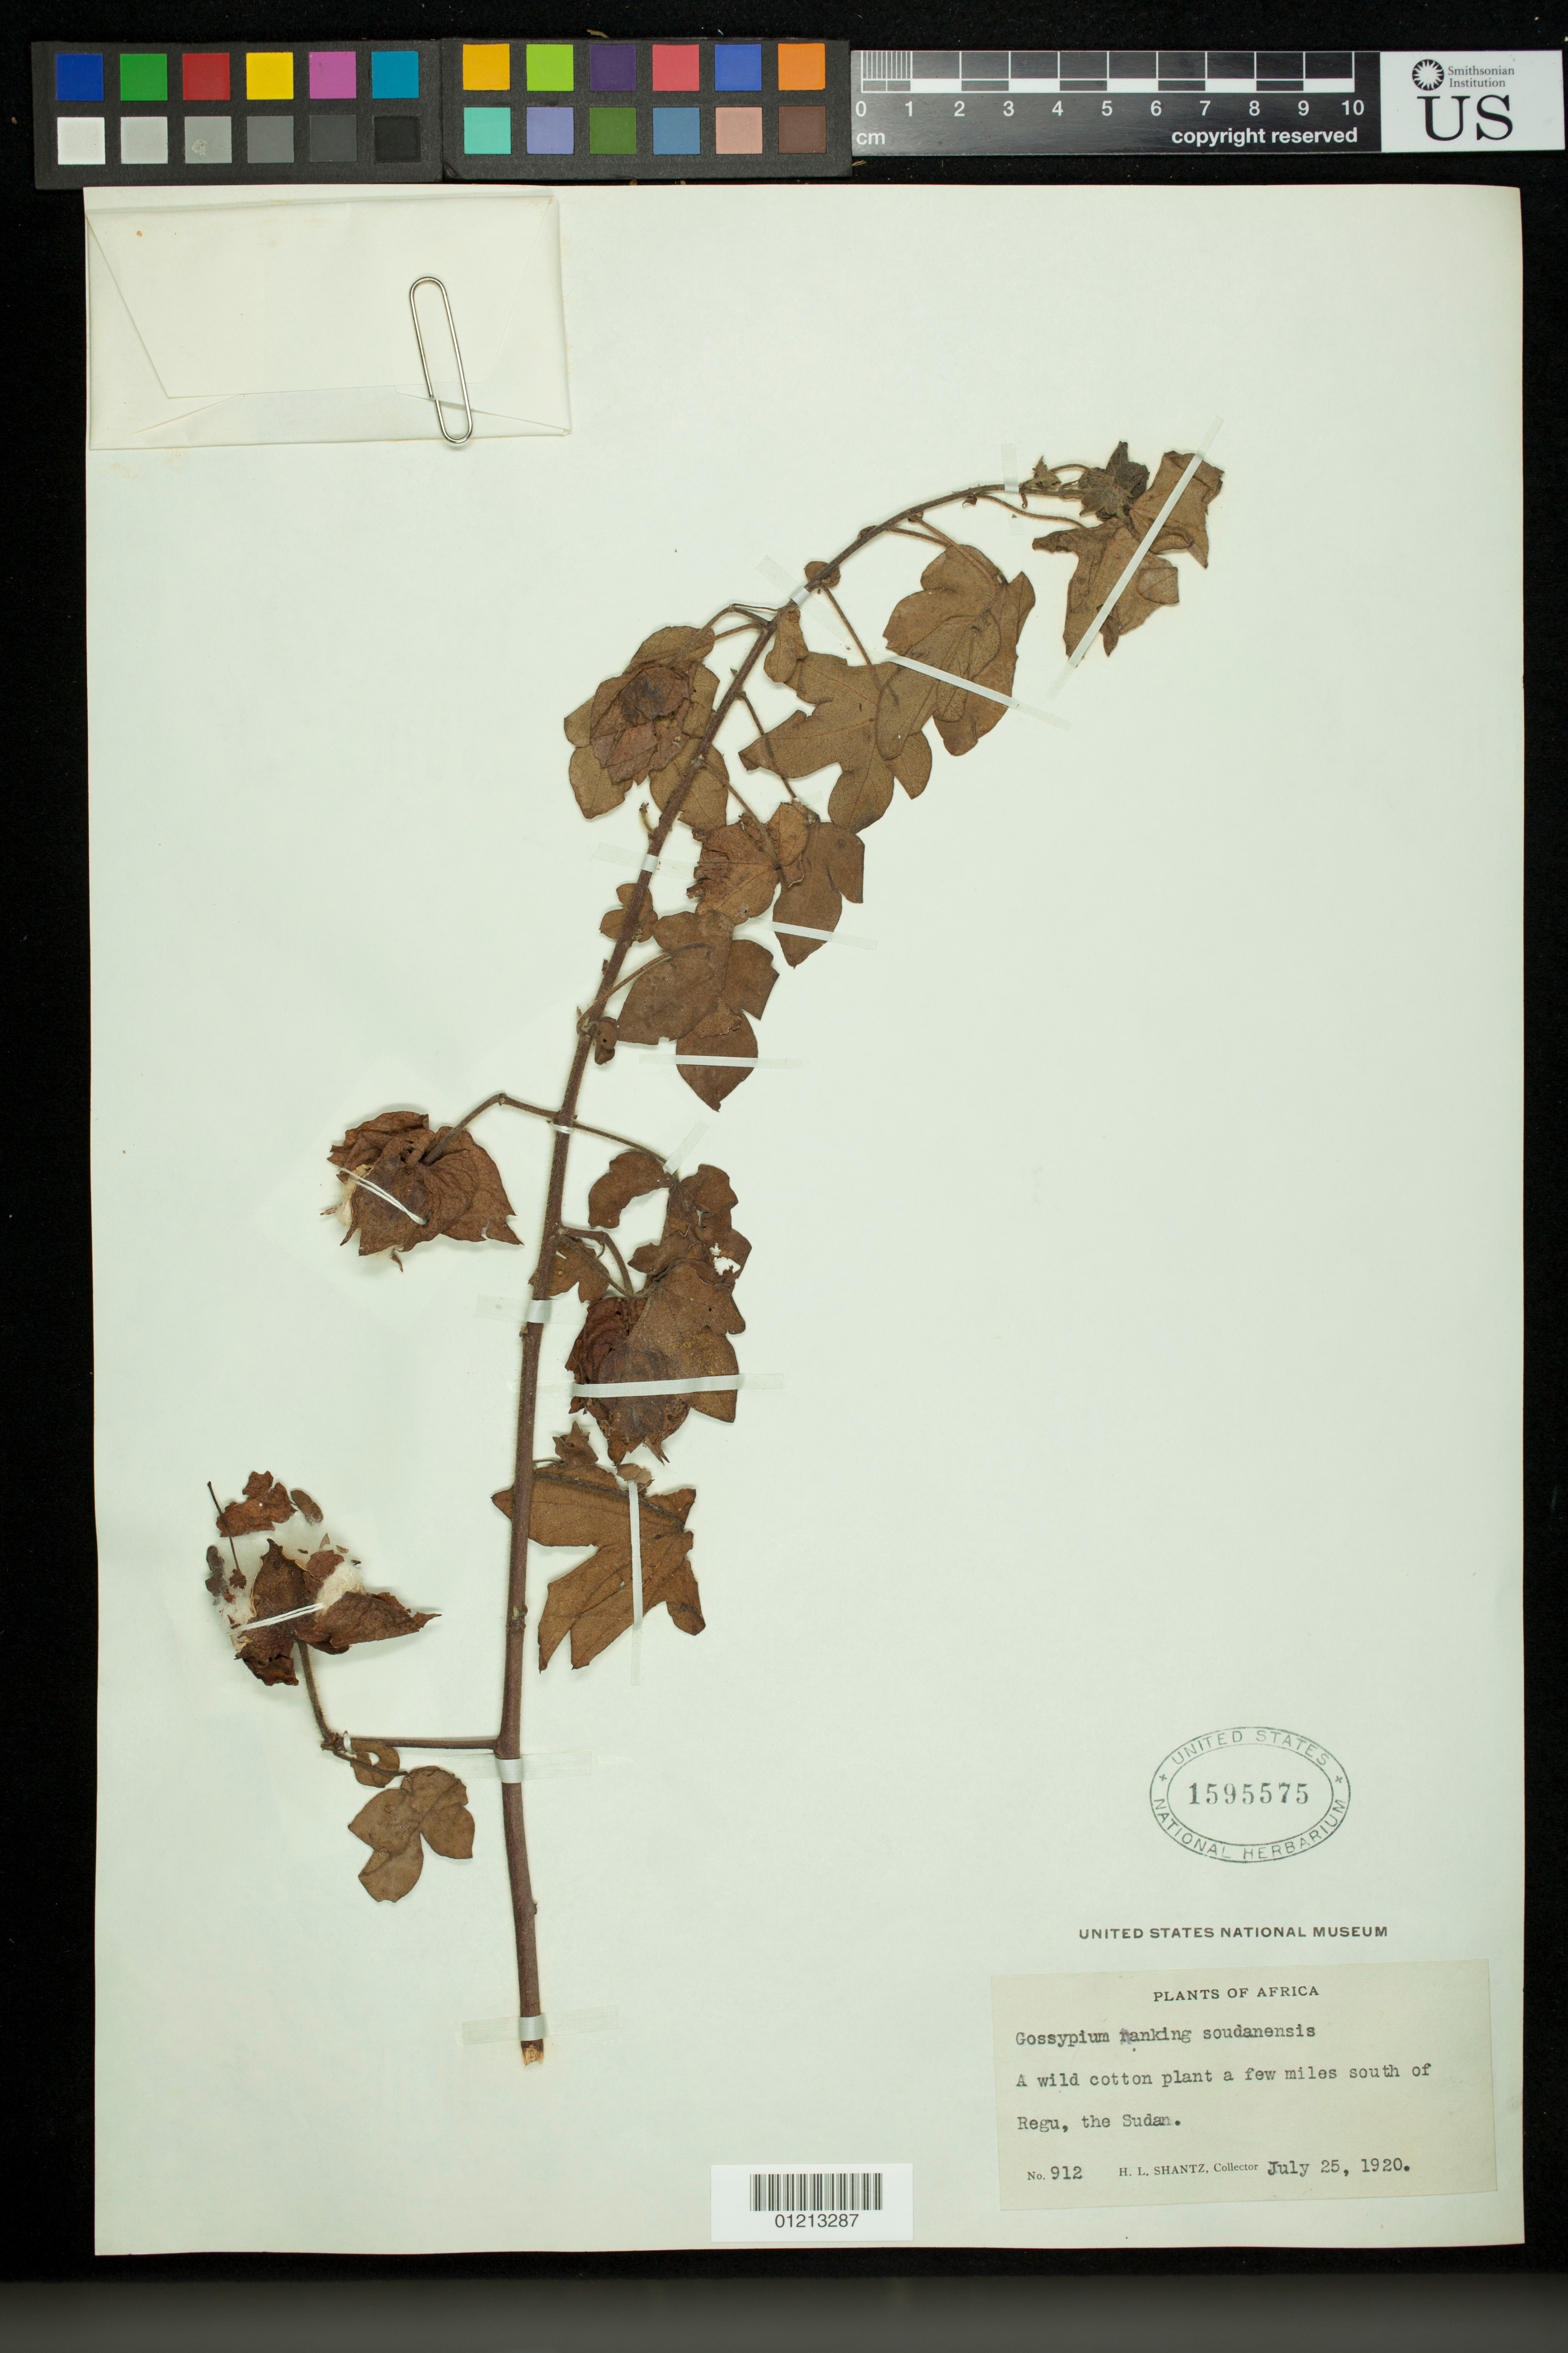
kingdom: Plantae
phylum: Tracheophyta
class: Magnoliopsida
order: Malvales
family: Malvaceae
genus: Gossypium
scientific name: Gossypium arboreum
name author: L.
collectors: H. Shantz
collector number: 912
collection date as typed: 25 Jul 1920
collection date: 1920-07-25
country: Sudan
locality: A few miles south of Regu, the Sudan.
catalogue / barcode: US 1595575